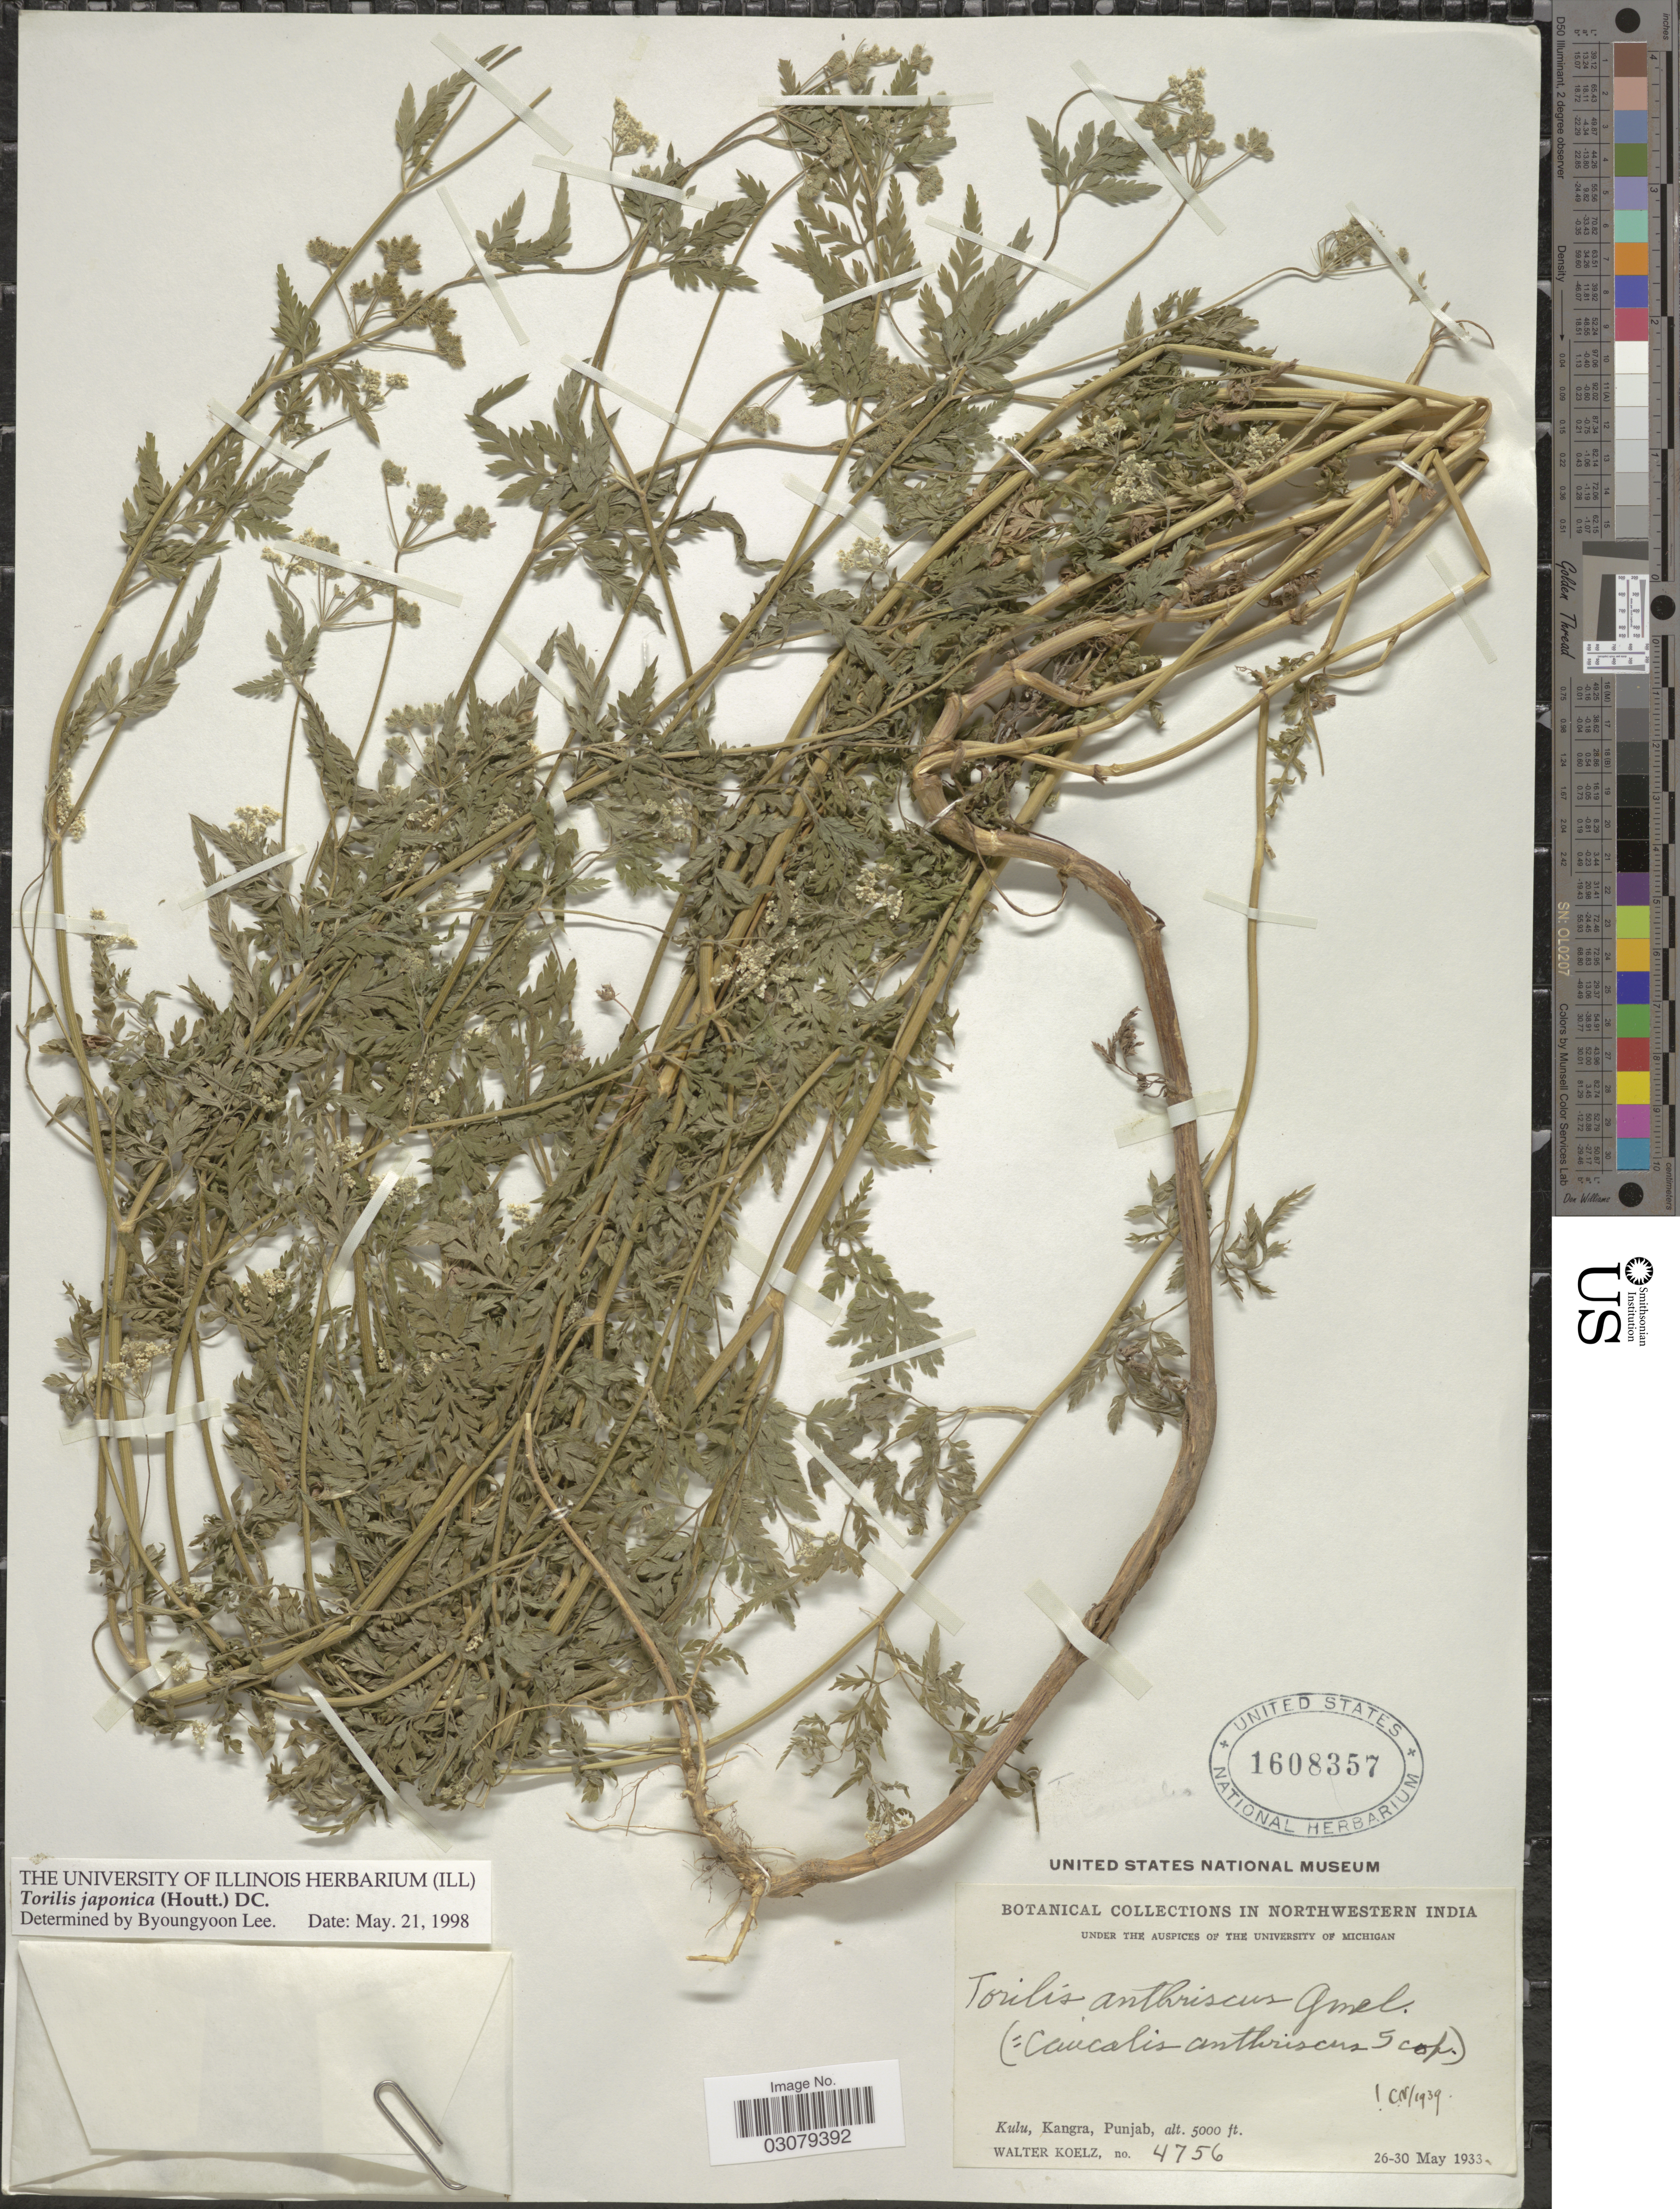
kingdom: Plantae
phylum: Tracheophyta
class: Magnoliopsida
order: Apiales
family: Apiaceae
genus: Torilis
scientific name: Torilis japonica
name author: (Houtt.) DC.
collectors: W. N. Koelz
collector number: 4756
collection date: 1933-05-26/1933-05-30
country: India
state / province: Punjab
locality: Northwestern India. Kulu, Kangra.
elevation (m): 1524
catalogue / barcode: US 1608357